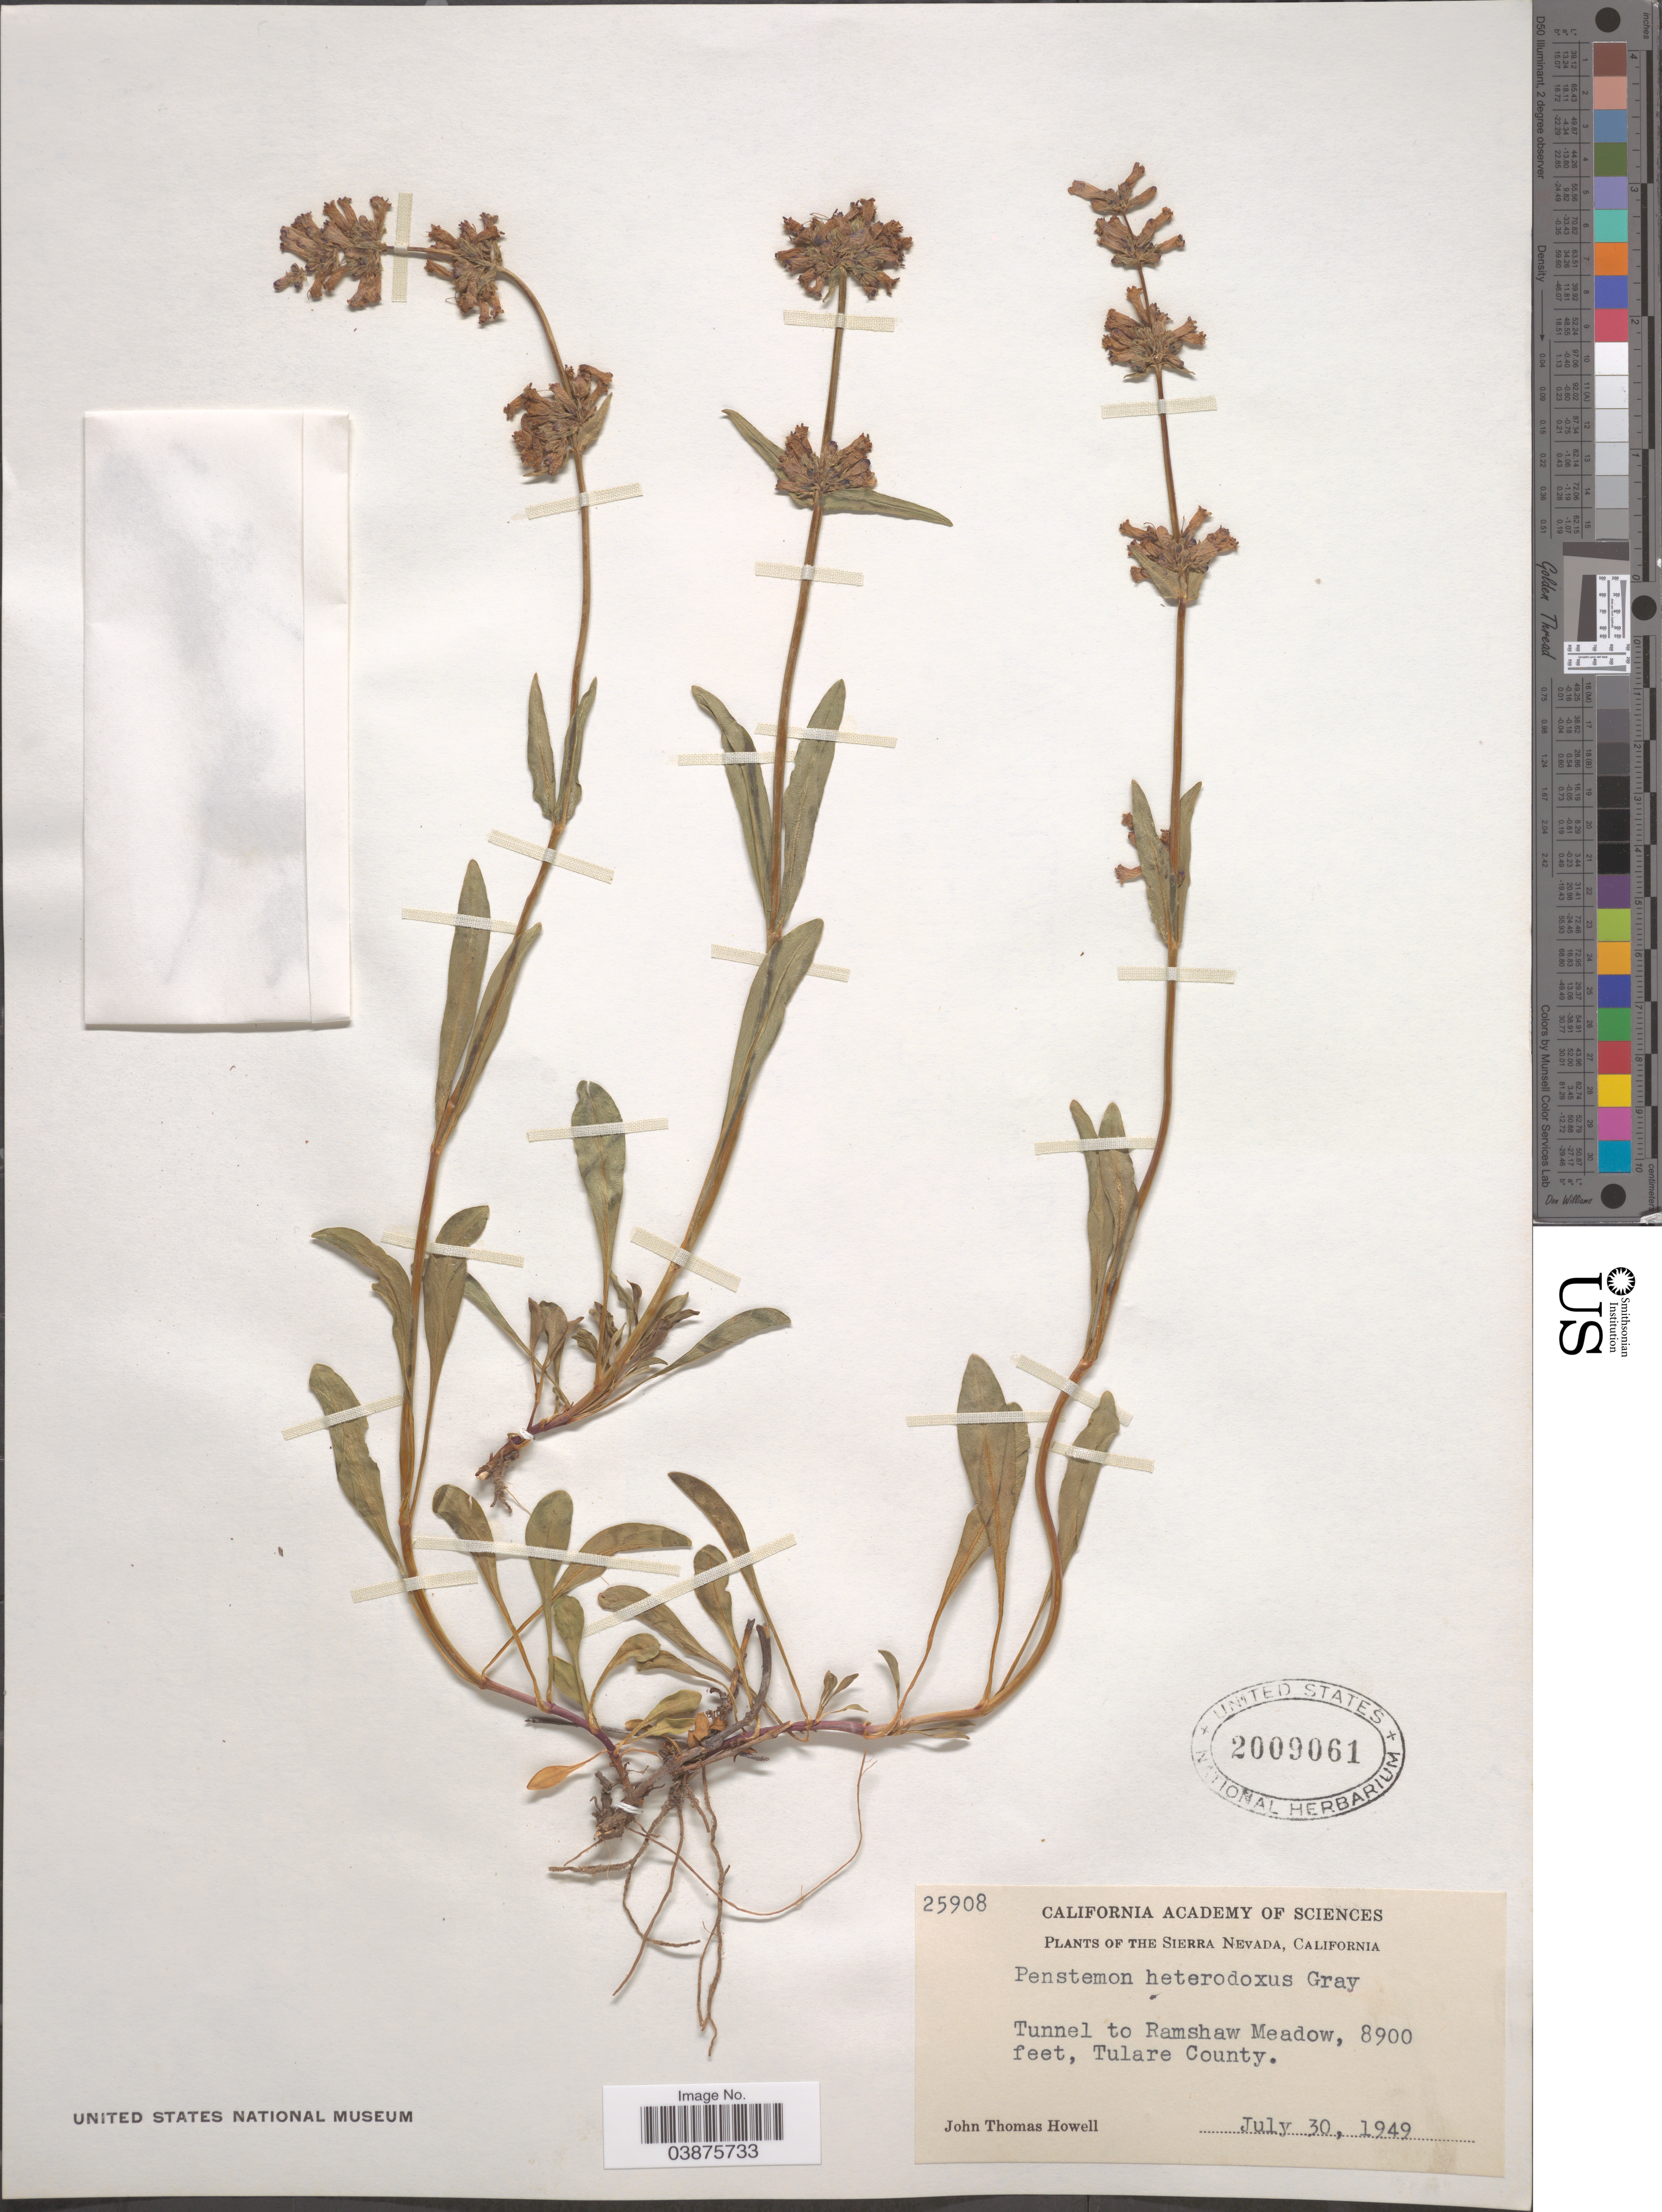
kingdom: Plantae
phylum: Tracheophyta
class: Magnoliopsida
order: Lamiales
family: Plantaginaceae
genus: Penstemon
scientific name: Penstemon heterodoxus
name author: A. Gray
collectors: J. T. Howell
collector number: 25908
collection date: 1949-07-30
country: United States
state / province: California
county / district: Tulare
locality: Sierra Nevada. Tunnel to Ramshaw Meadow, Tulare County.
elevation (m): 2713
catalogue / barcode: US 2009061